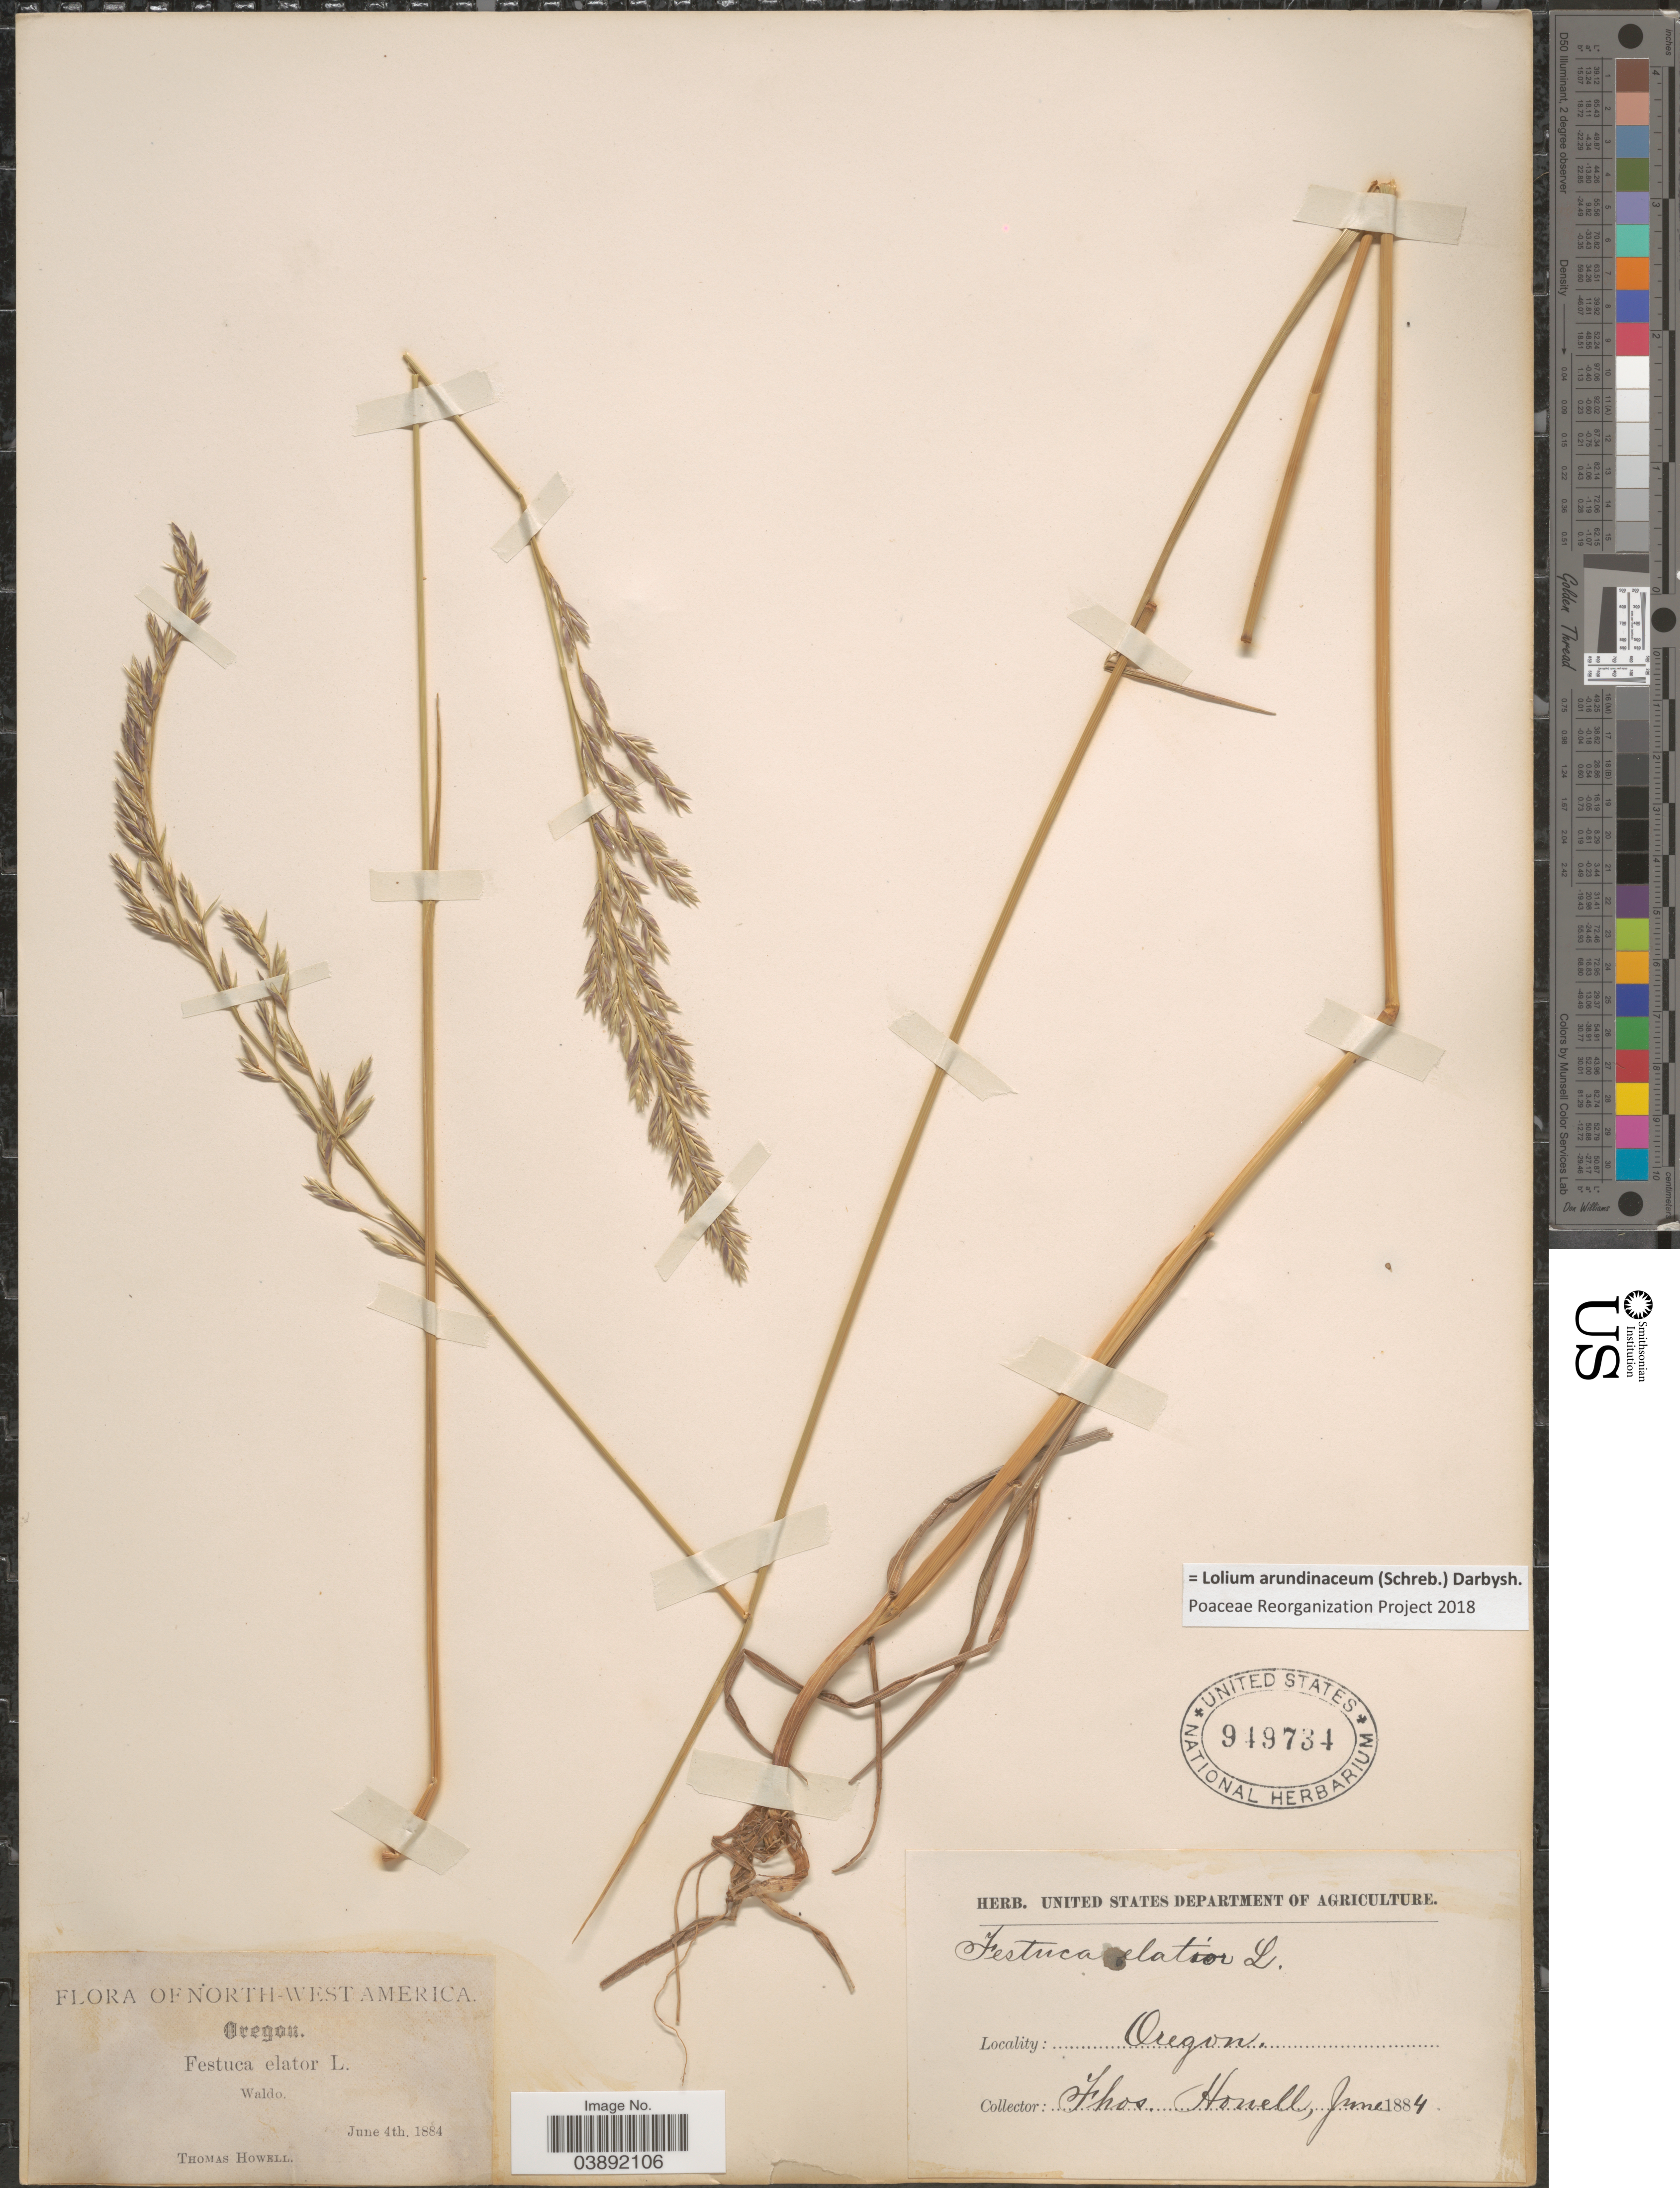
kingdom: Plantae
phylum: Tracheophyta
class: Liliopsida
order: Poales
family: Poaceae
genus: Lolium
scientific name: Lolium arundinaceum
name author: (Schreb.) Darbysh.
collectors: T. Howell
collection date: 1884-06-04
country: United States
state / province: Oregon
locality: North-West America. Waldo.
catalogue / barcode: US 949734